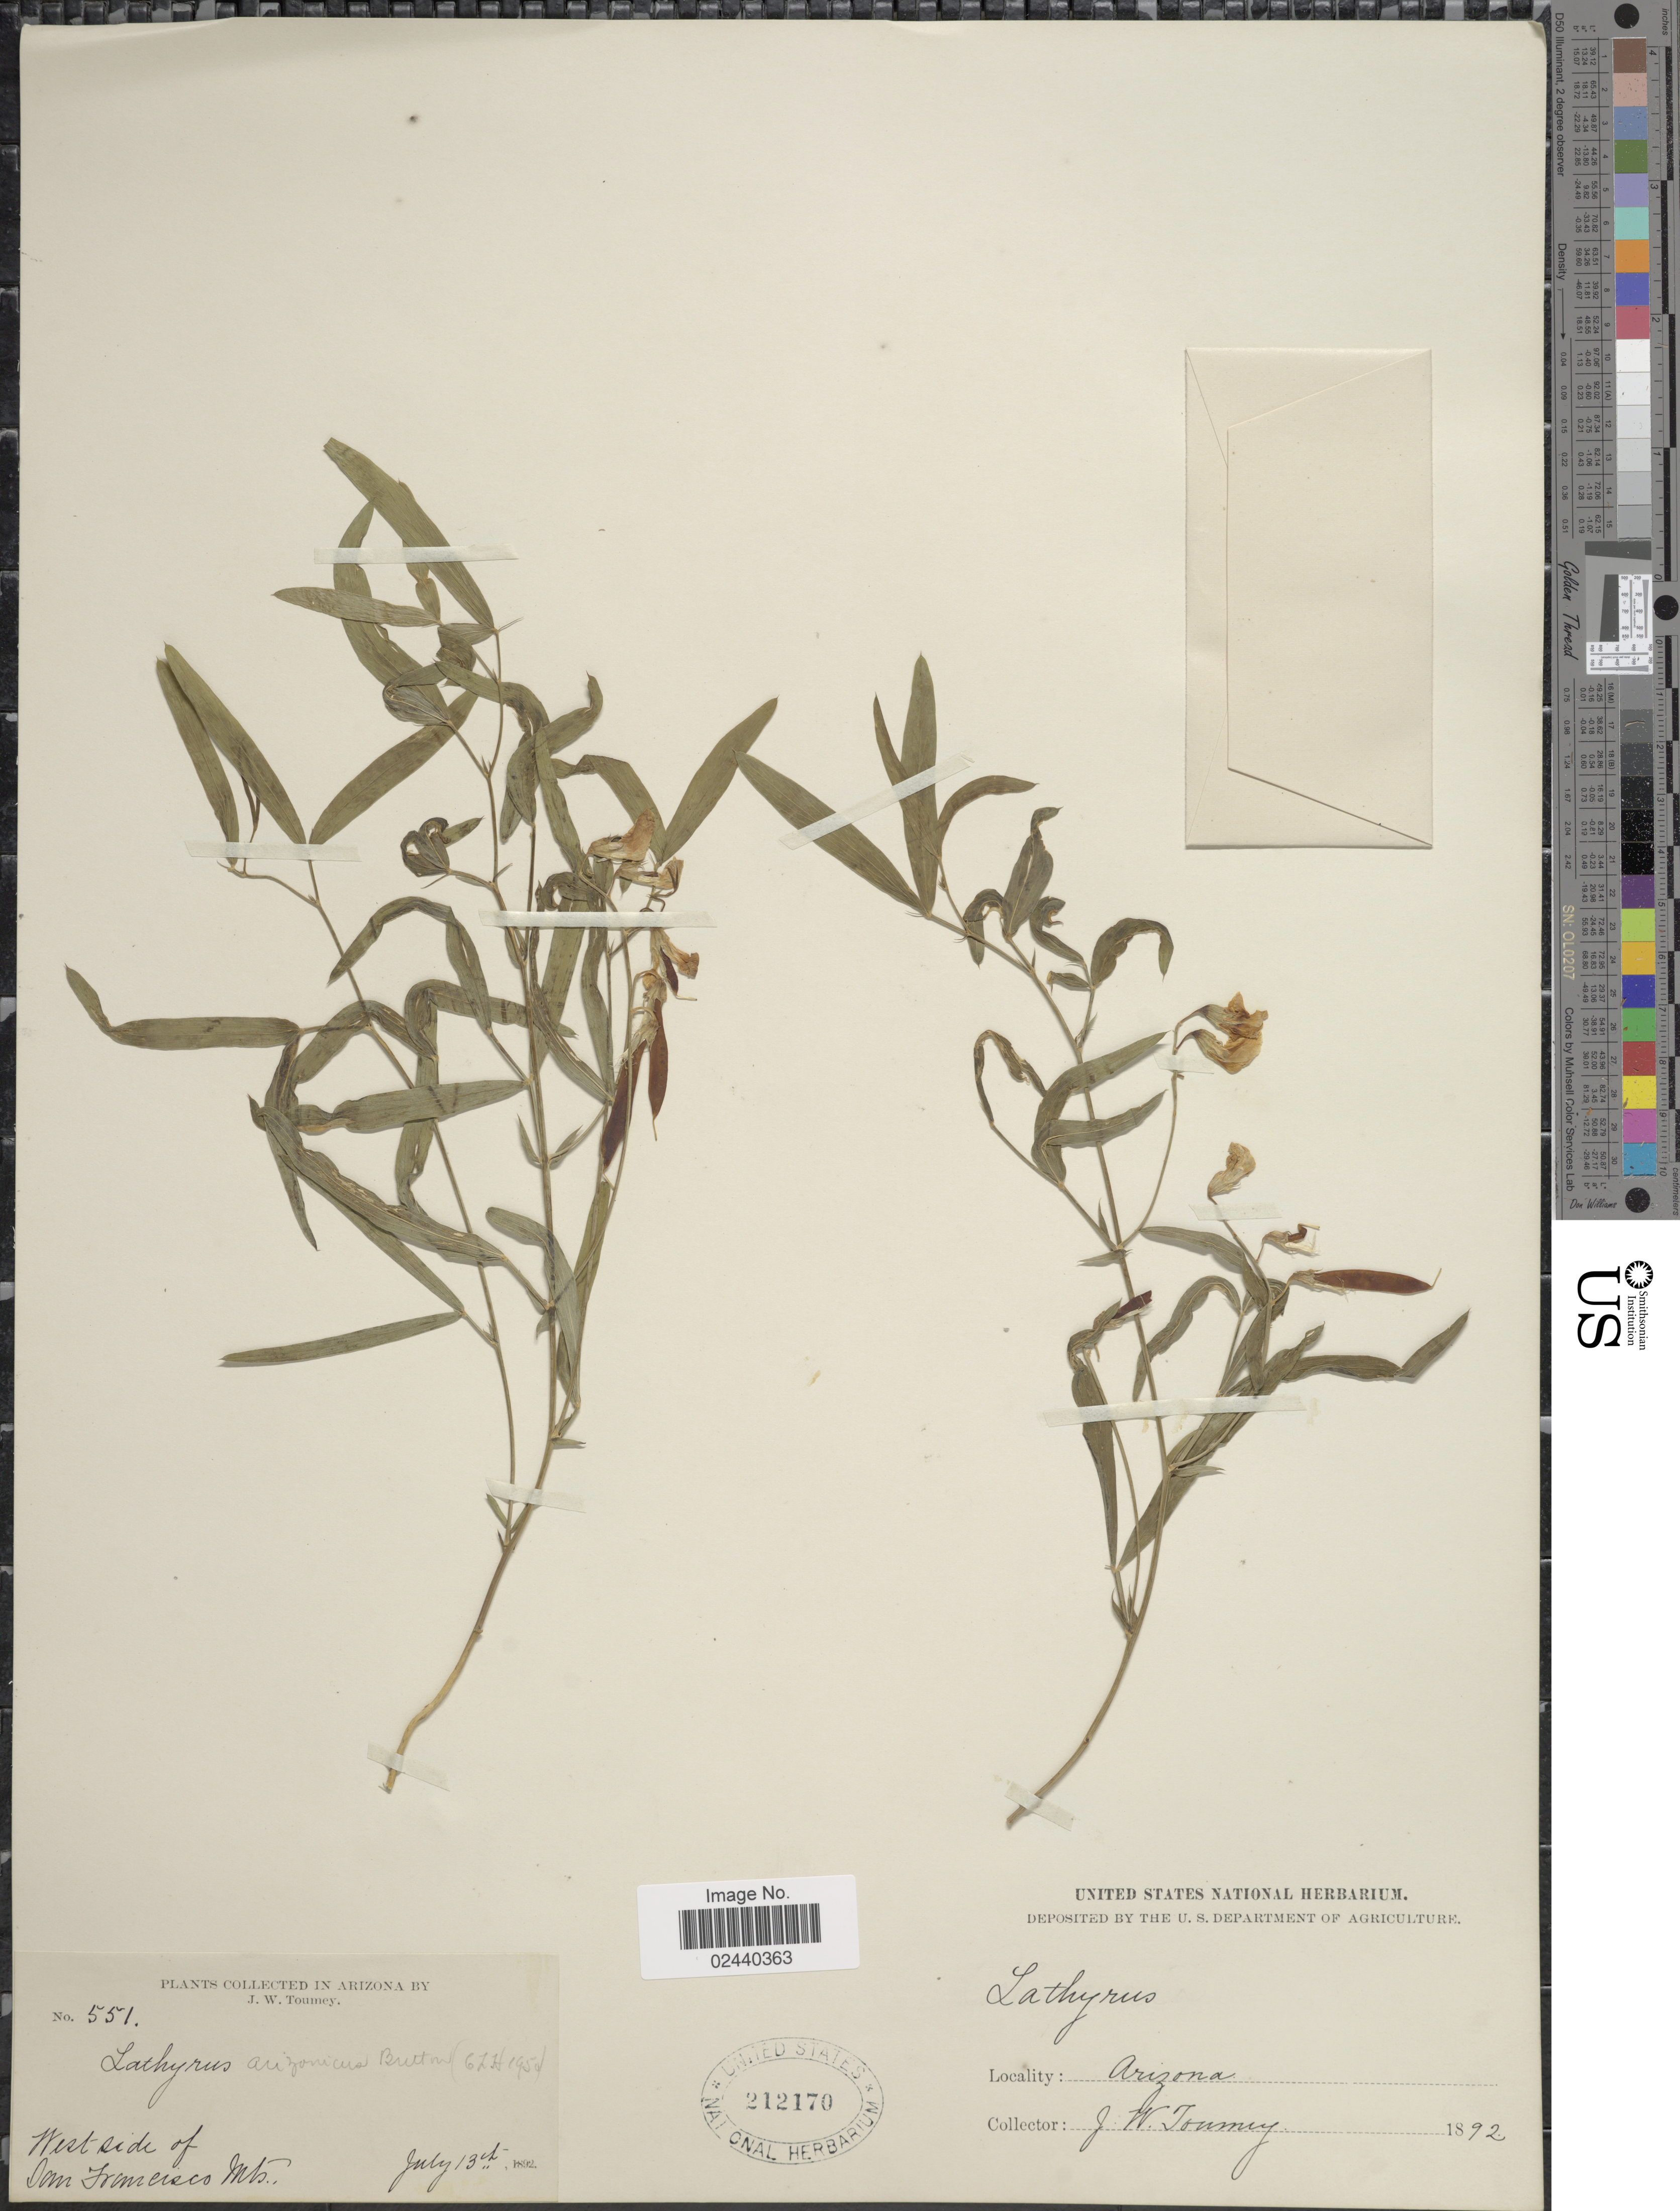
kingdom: Plantae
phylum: Tracheophyta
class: Magnoliopsida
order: Fabales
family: Fabaceae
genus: Lathyrus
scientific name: Lathyrus arizonicus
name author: Britton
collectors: J. W. Toumey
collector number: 551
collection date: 1892-07-13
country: United States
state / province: Arizona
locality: West side of San Francisco Mts.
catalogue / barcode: US 212170